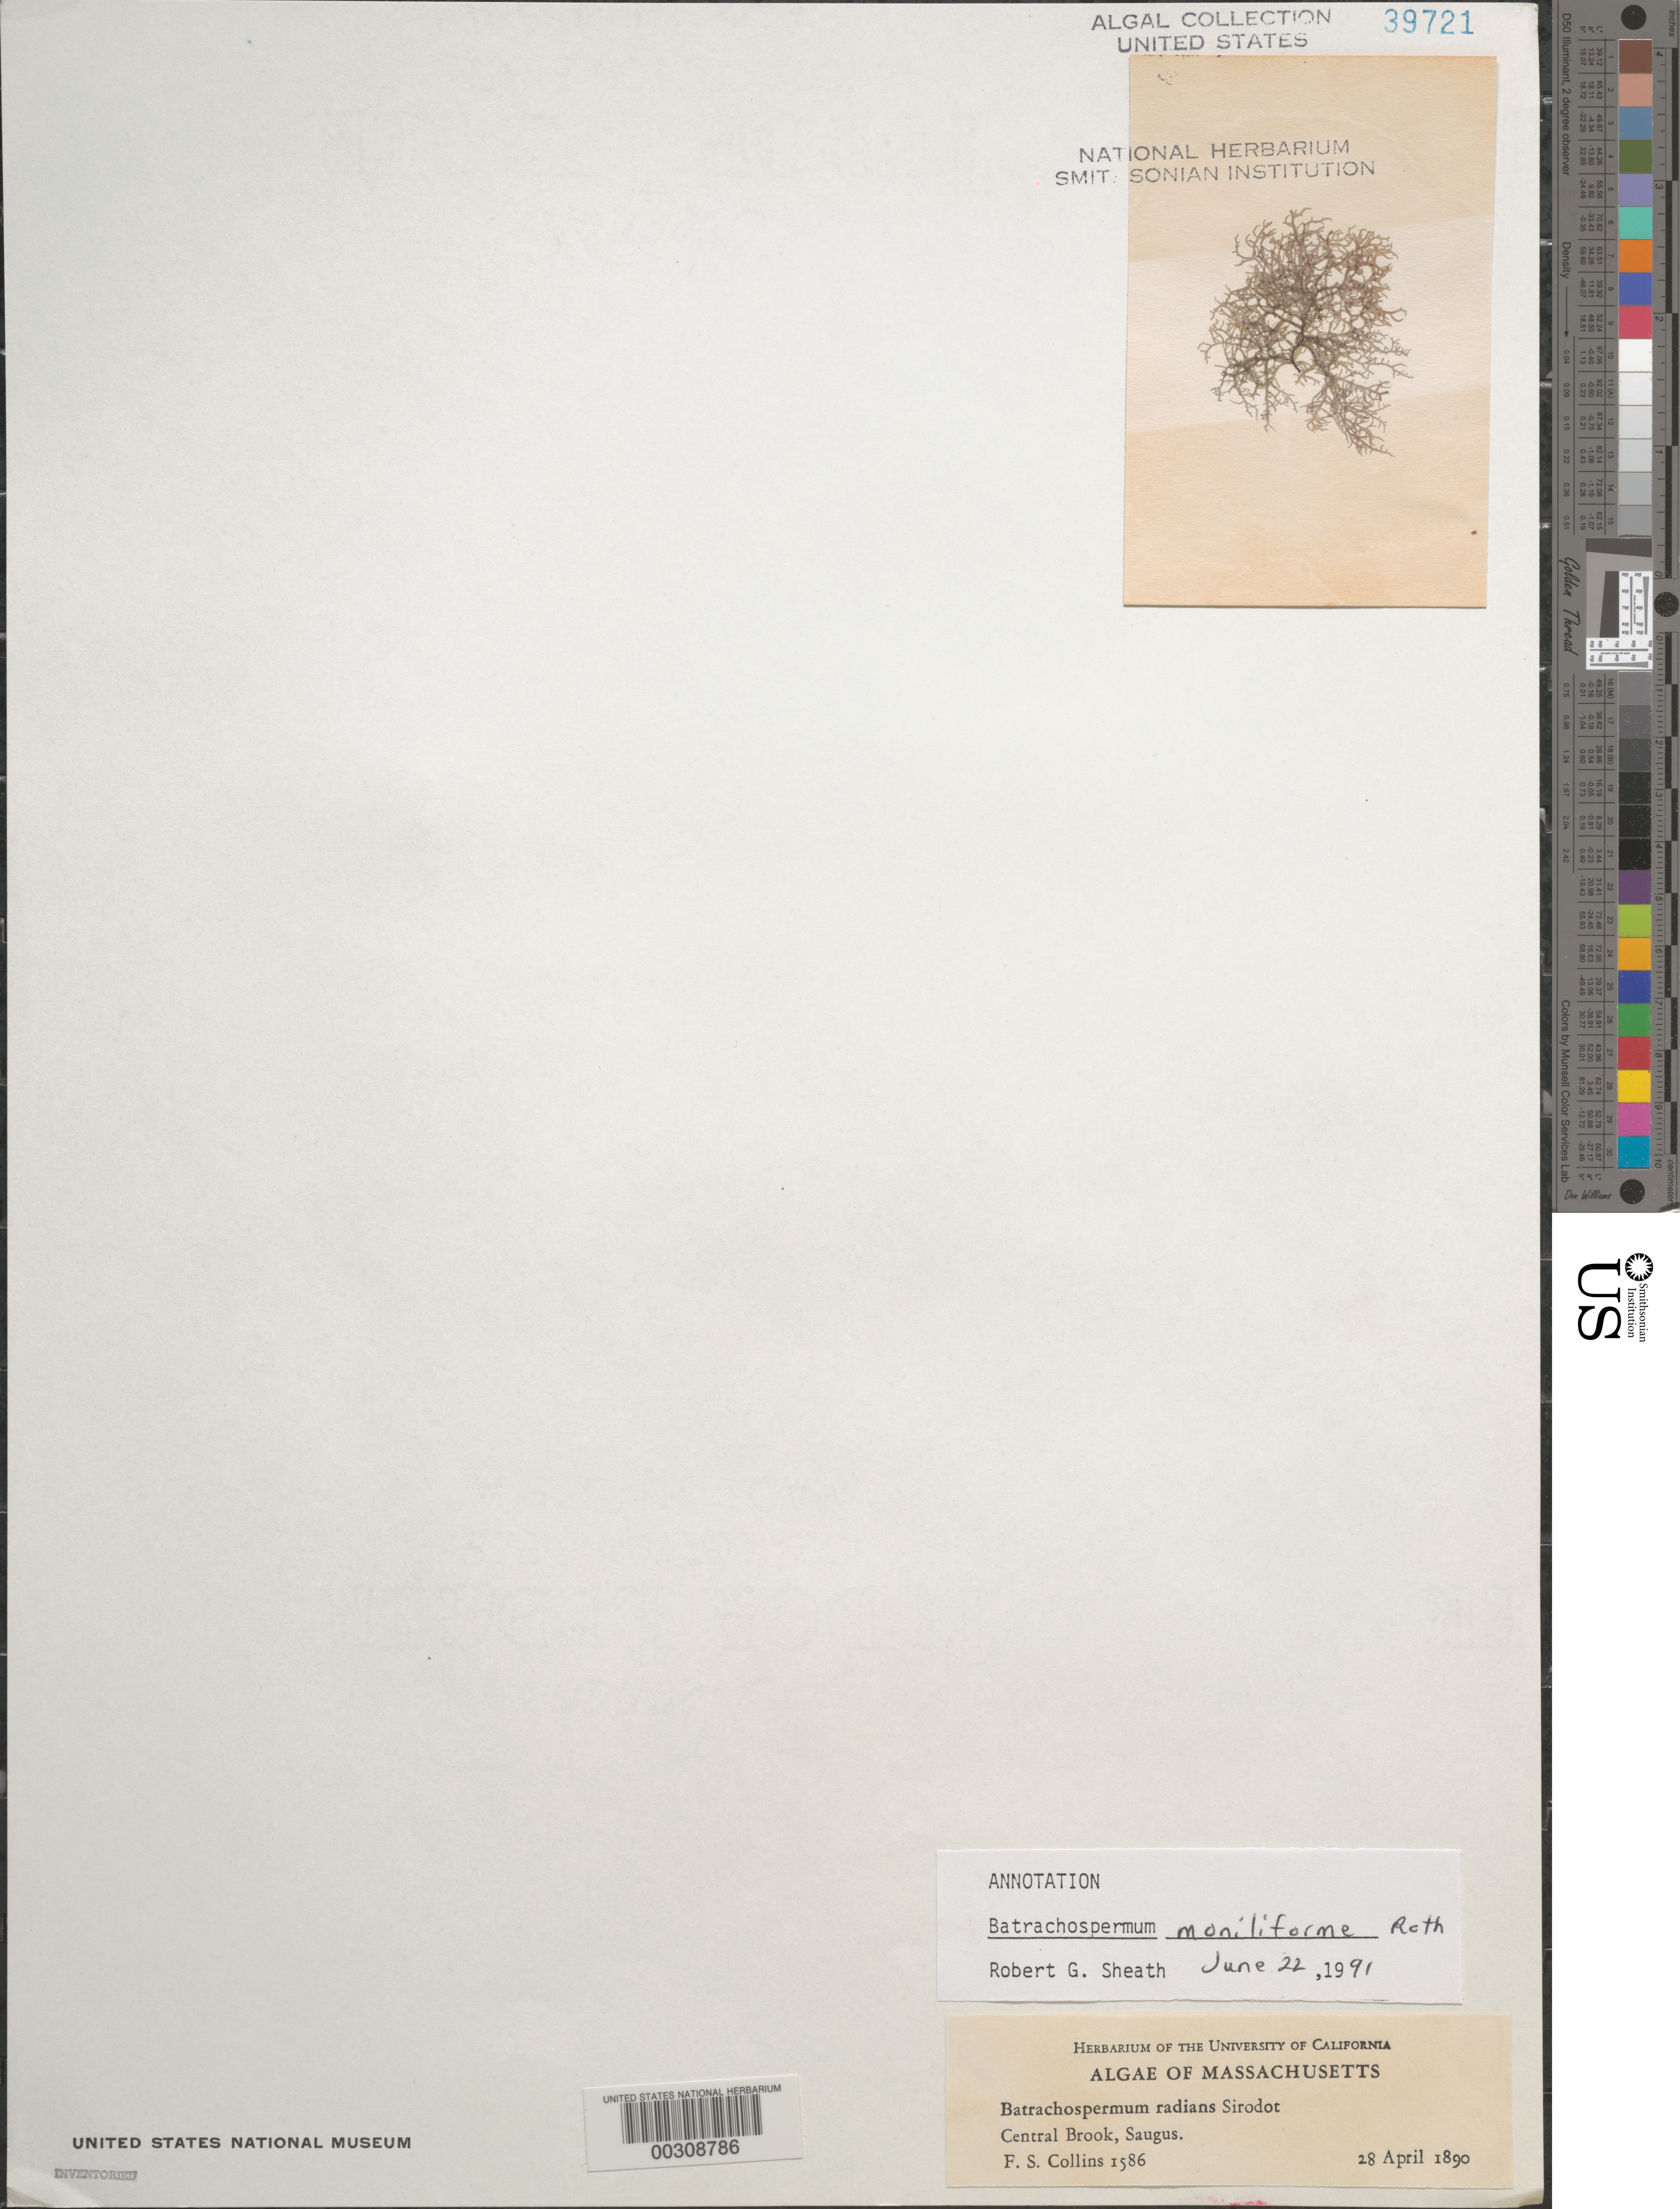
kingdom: Plantae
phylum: Rhodophyta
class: Florideophyceae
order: Batrachospermales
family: Batrachospermaceae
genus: Batrachospermum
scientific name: Batrachospermum gelatinosum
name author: (L.) DC.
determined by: Algae name updating Project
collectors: F. Collins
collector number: FSC 1586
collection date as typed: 28 Apr 1890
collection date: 1890-04-28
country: United States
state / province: Massachusetts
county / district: Essex County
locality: Saugus, Central Brook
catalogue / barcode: US 39721